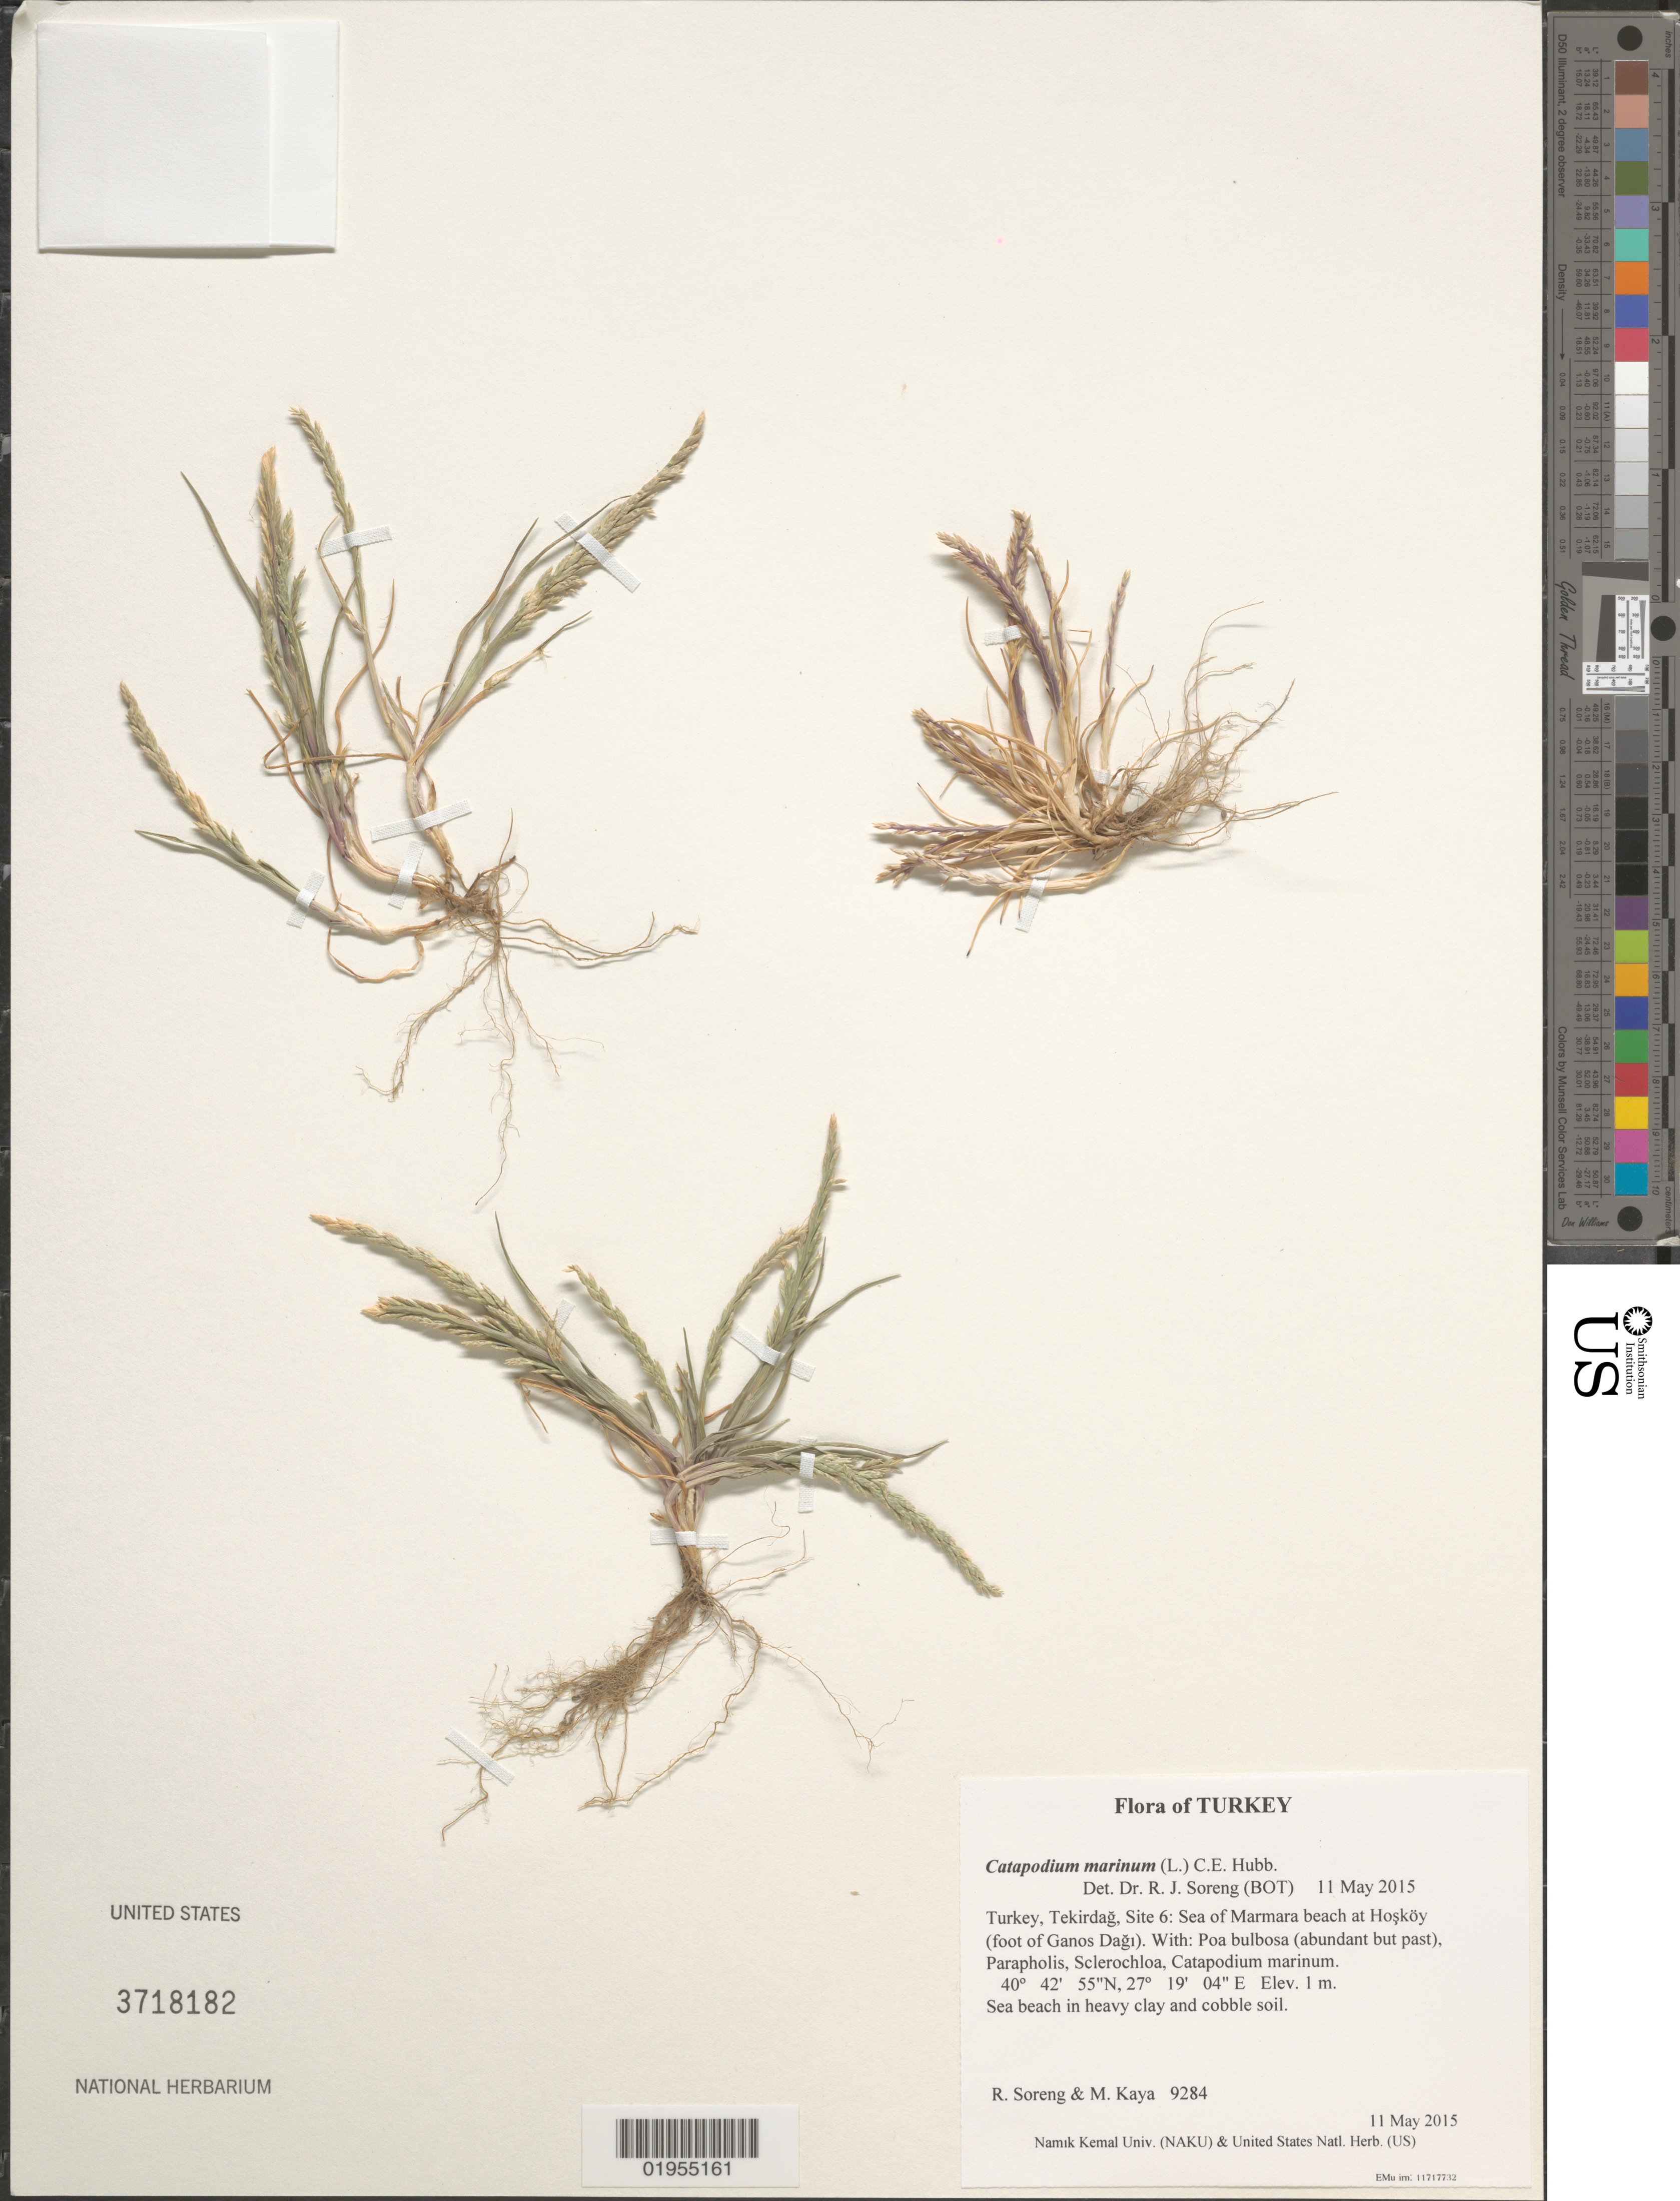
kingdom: Plantae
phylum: Tracheophyta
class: Liliopsida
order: Poales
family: Poaceae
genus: Catapodium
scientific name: Catapodium marinum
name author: (L.) C.E. Hubb.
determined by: Soreng, Robert J., Research Associate (BOT), Smithsonian Institution - National Museum of Natural History (UNITED STATES)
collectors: R. J. Soreng & M. Kaya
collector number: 9284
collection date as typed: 2015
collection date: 2015-05-11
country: Turkey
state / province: Tekirdag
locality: Site 6: Sea of Marmara beach at Hoskoy (foot of Ganos Dagi)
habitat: Sea beach in heavy clay and cobble soil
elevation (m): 1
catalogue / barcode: US 3718182